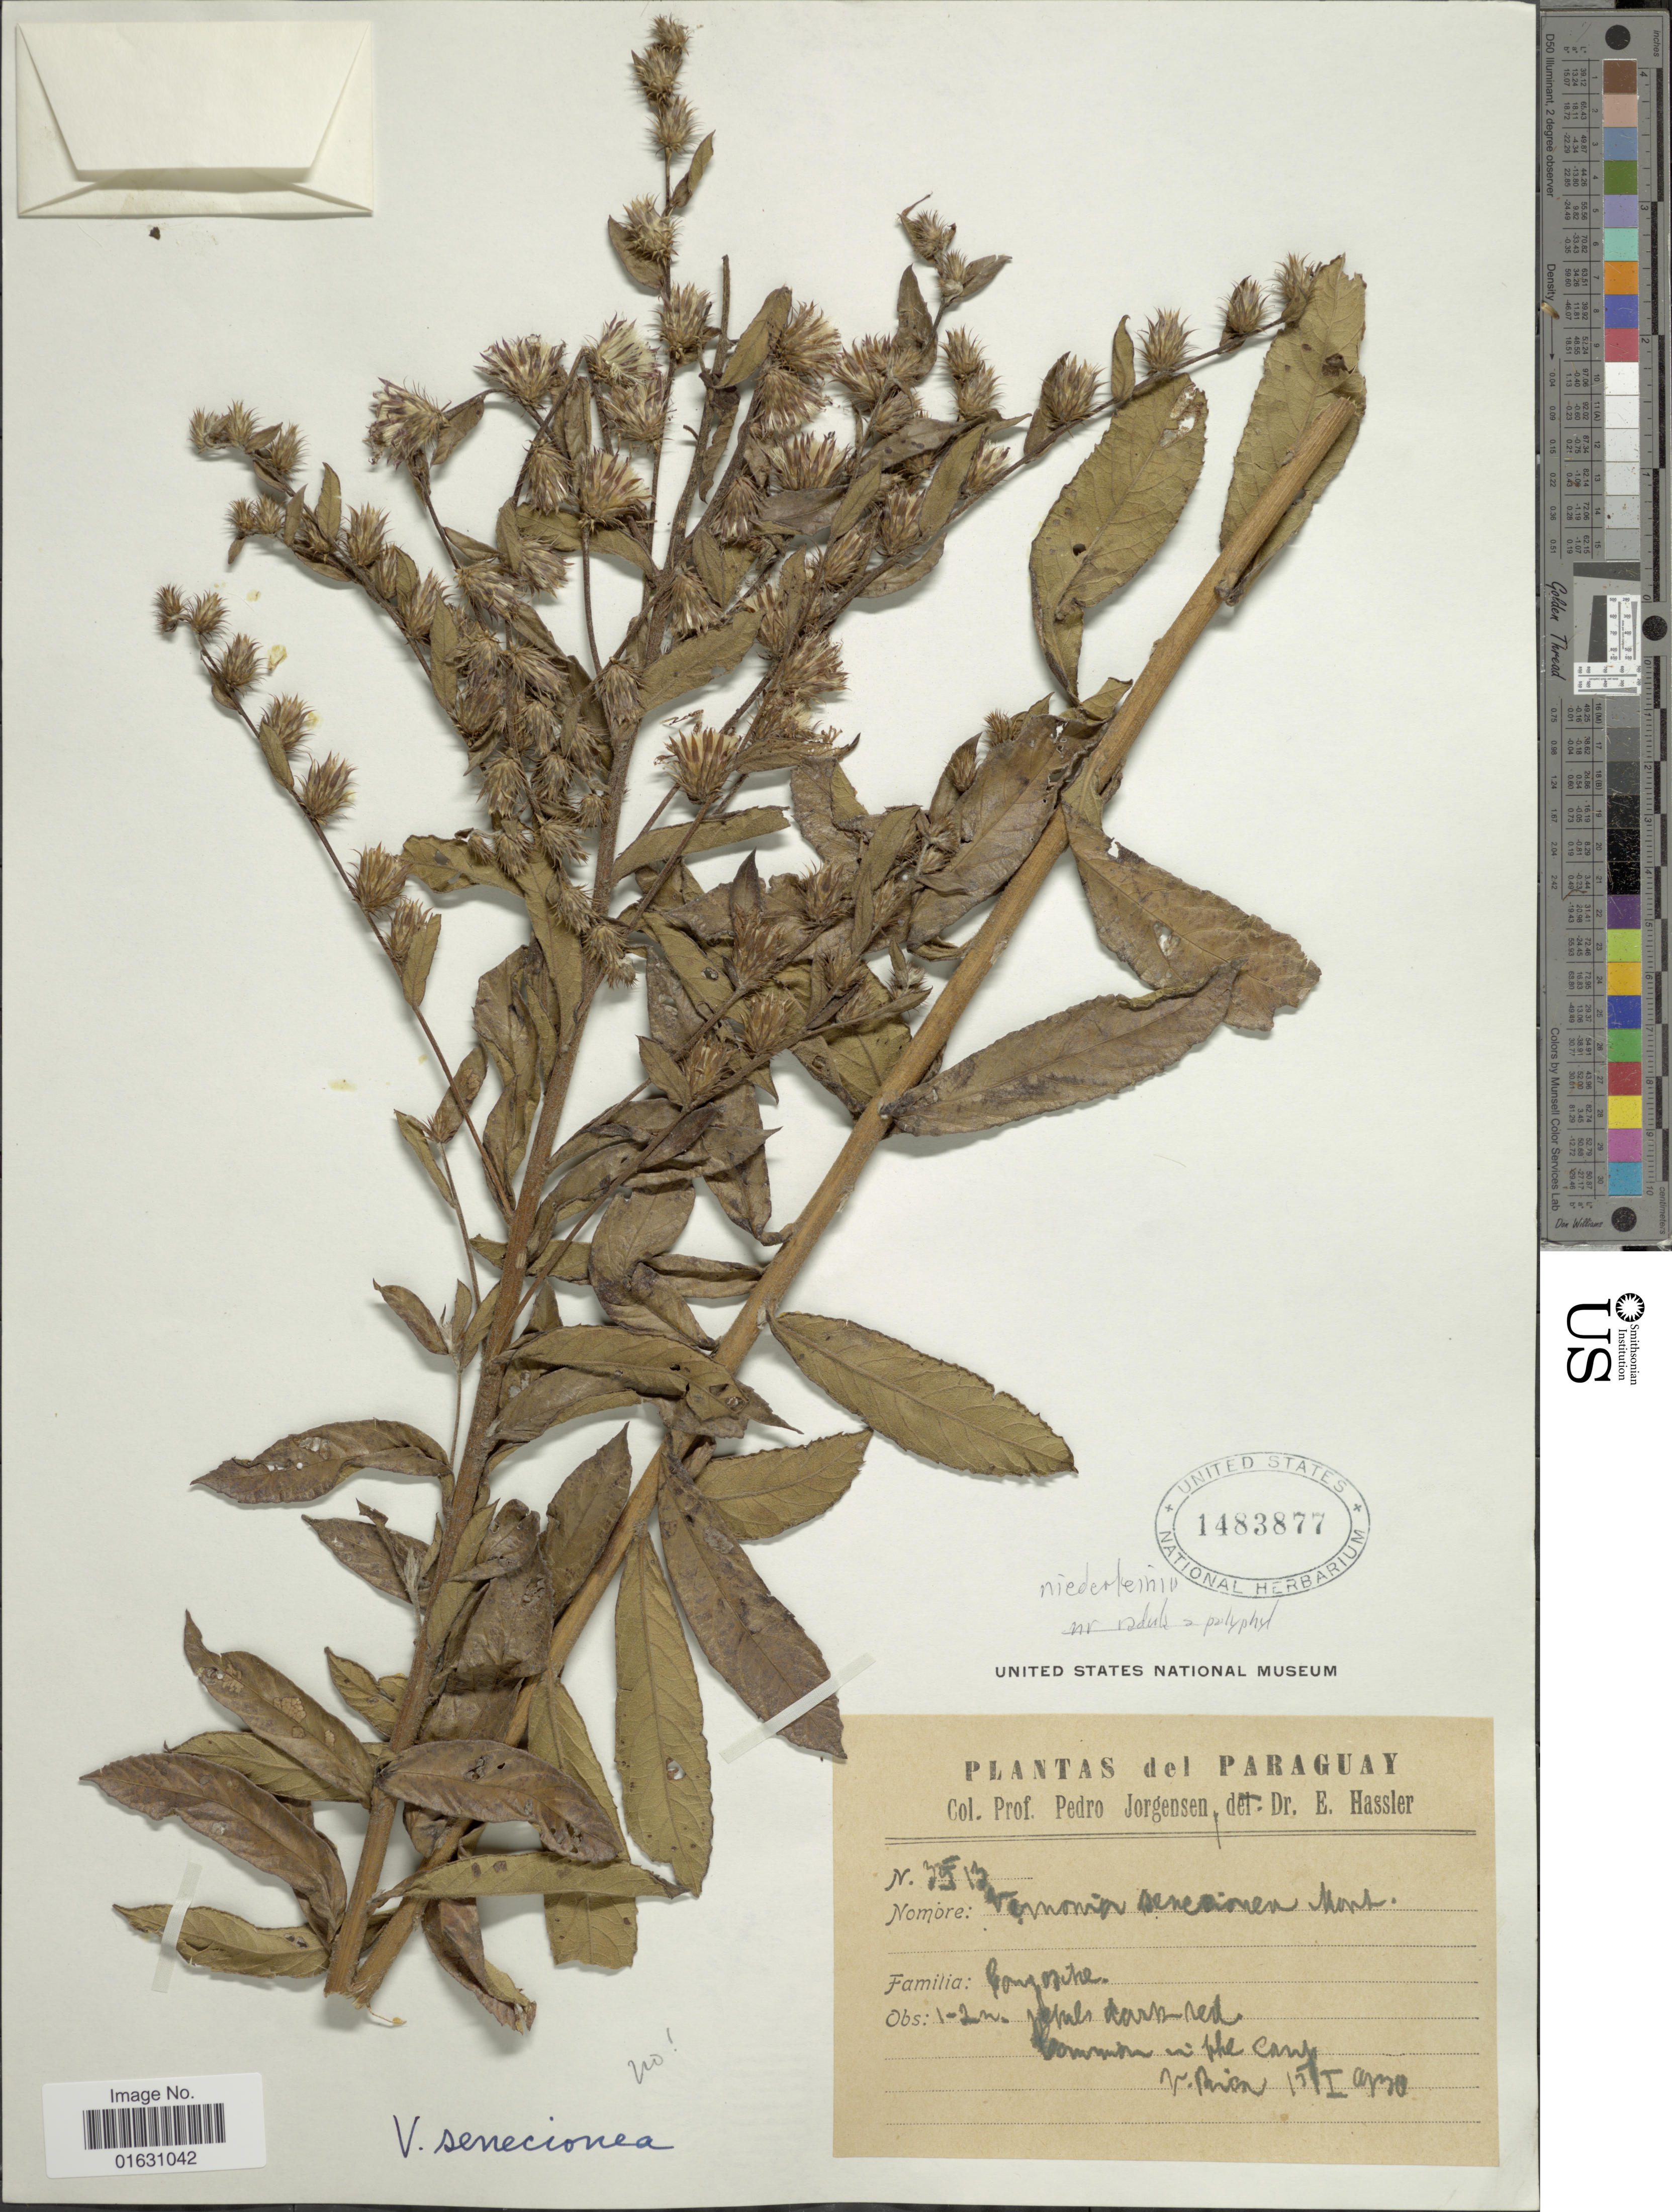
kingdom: Plantae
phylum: Tracheophyta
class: Magnoliopsida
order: Asterales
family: Asteraceae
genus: Lessingianthus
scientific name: Lessingianthus niederleinii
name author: (Hieron.) H. Rob.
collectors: P. Jörgensen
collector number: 3513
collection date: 1930-01-15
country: Paraguay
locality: V. Rica.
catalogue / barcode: US 1483877